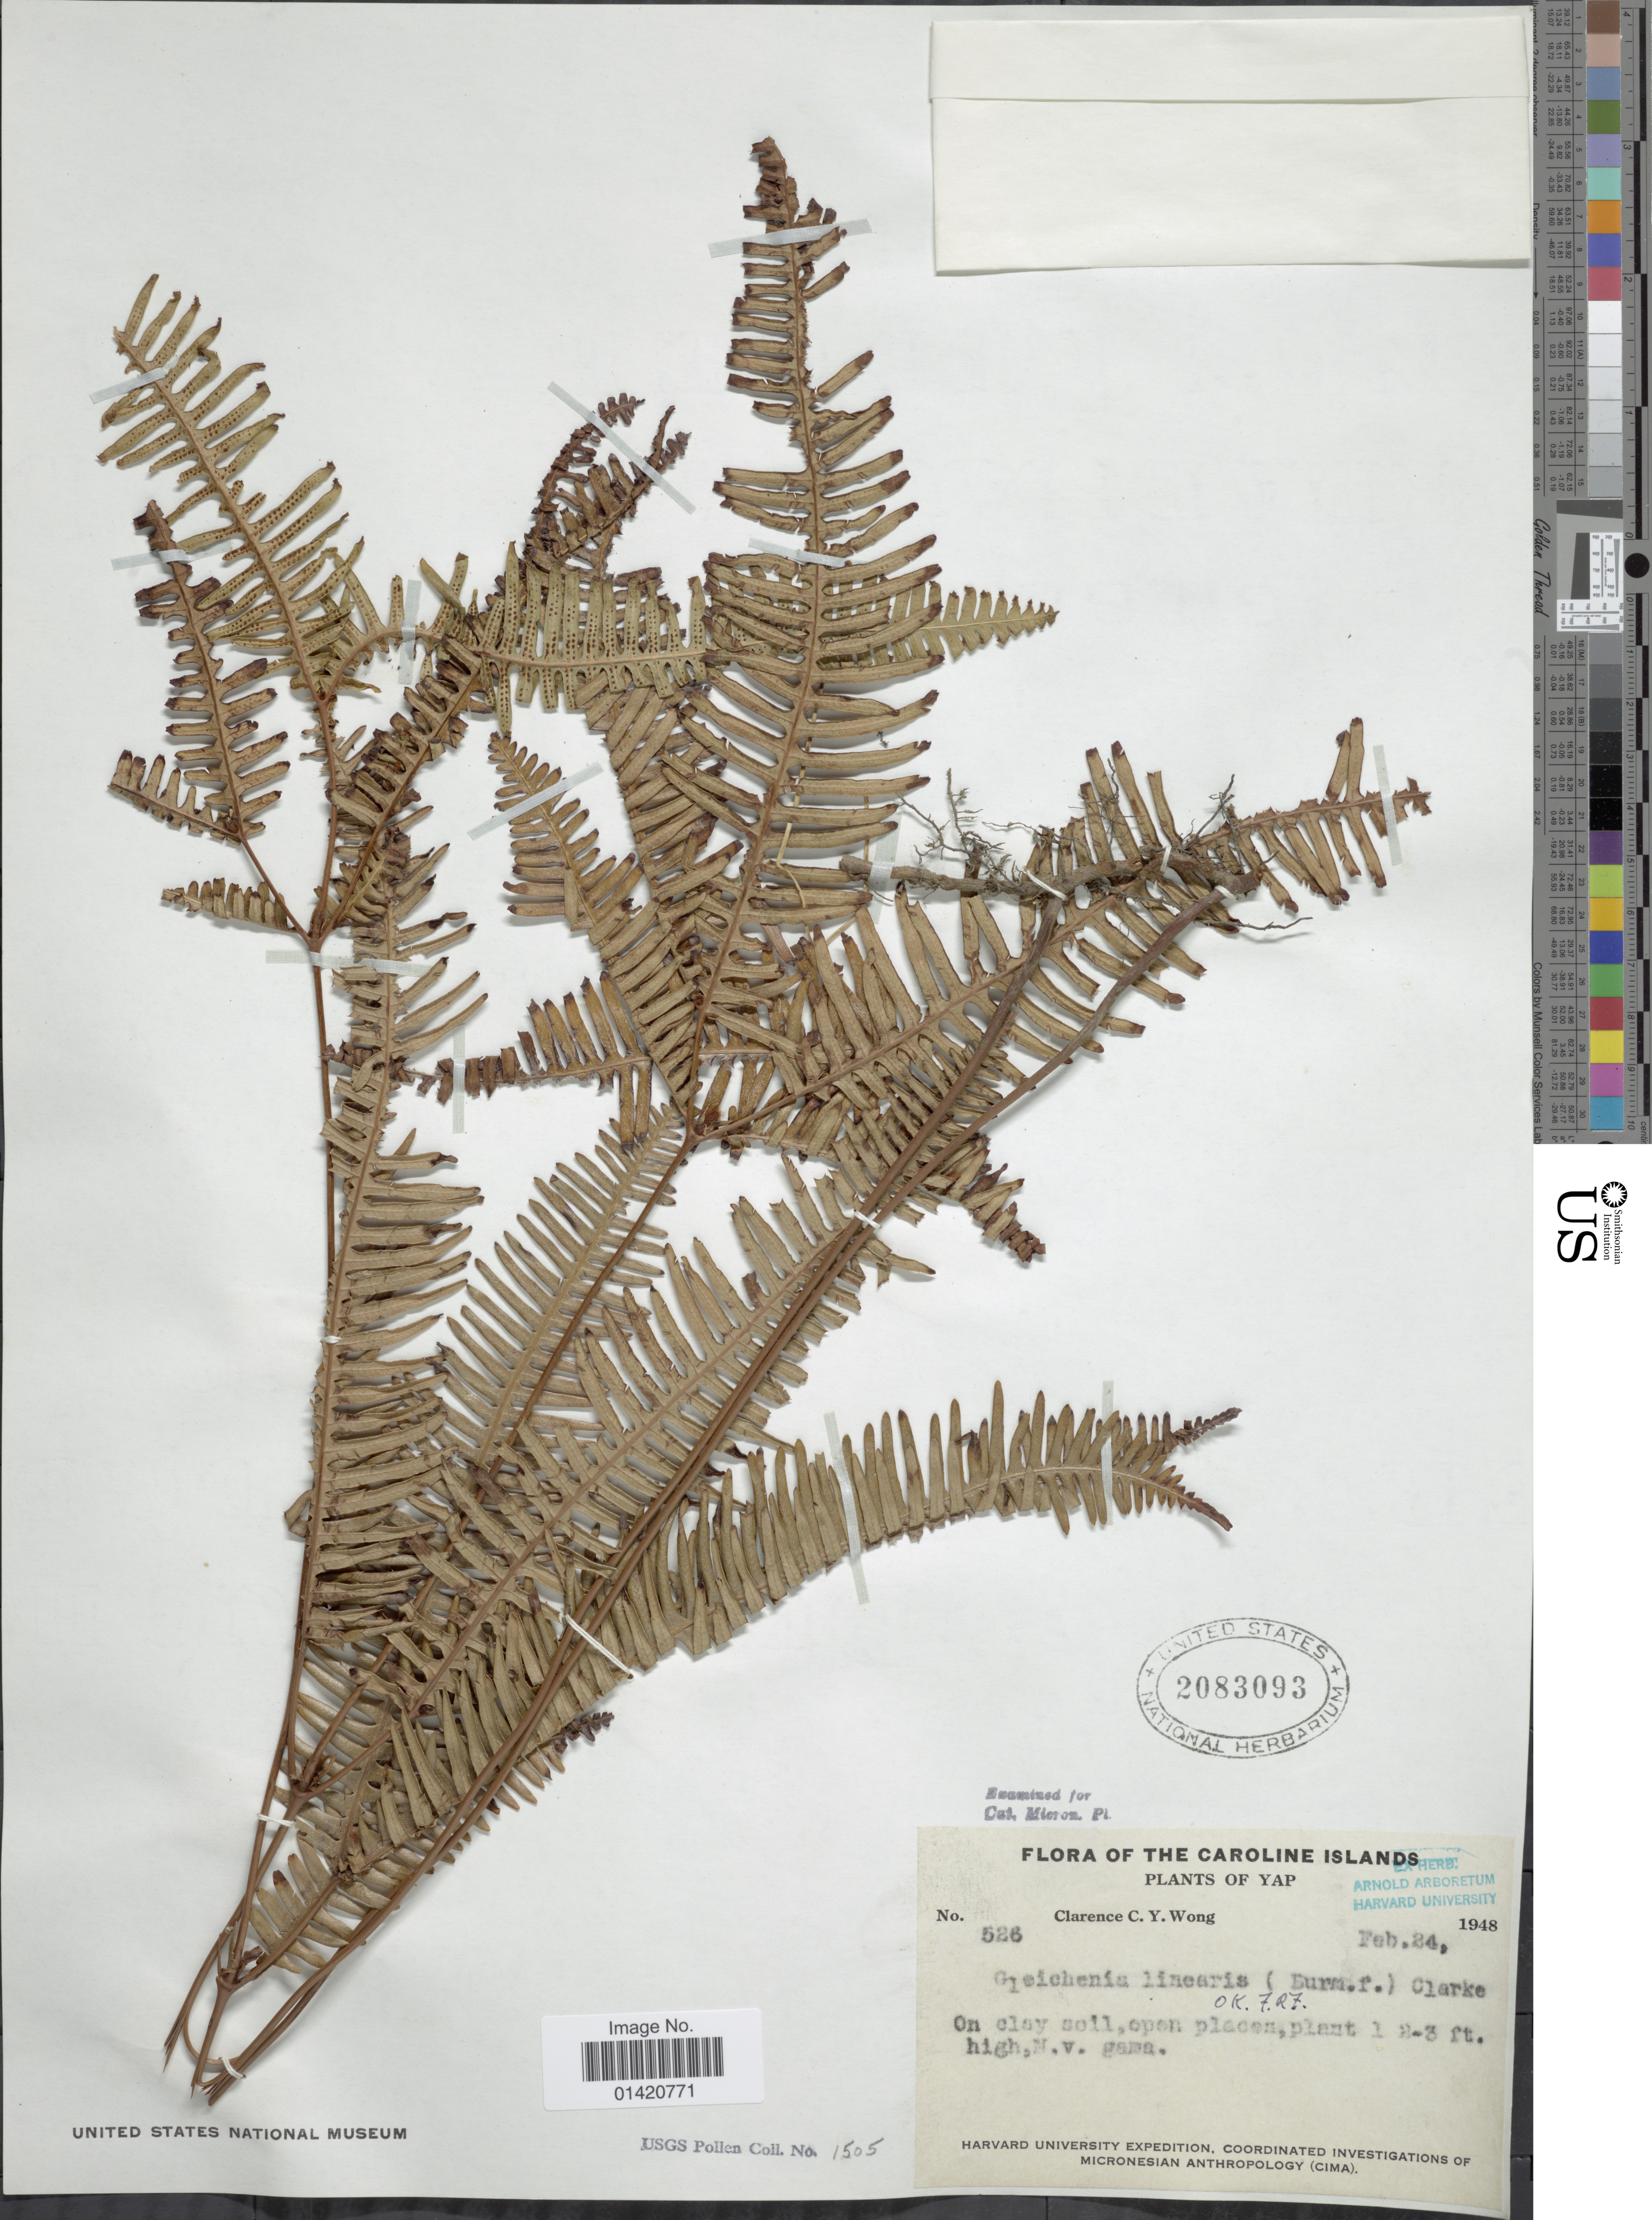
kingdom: Plantae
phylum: Tracheophyta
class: Polypodiopsida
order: Gleicheniales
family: Gleicheniaceae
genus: Dicranopteris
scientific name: Dicranopteris linearis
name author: (Burm. f.) Underw.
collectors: C. Y. C. Wong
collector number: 526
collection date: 1948-02-24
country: Micronesia, Federated States of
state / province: Yap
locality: The Caroline Islands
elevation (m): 1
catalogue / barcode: US 2083093